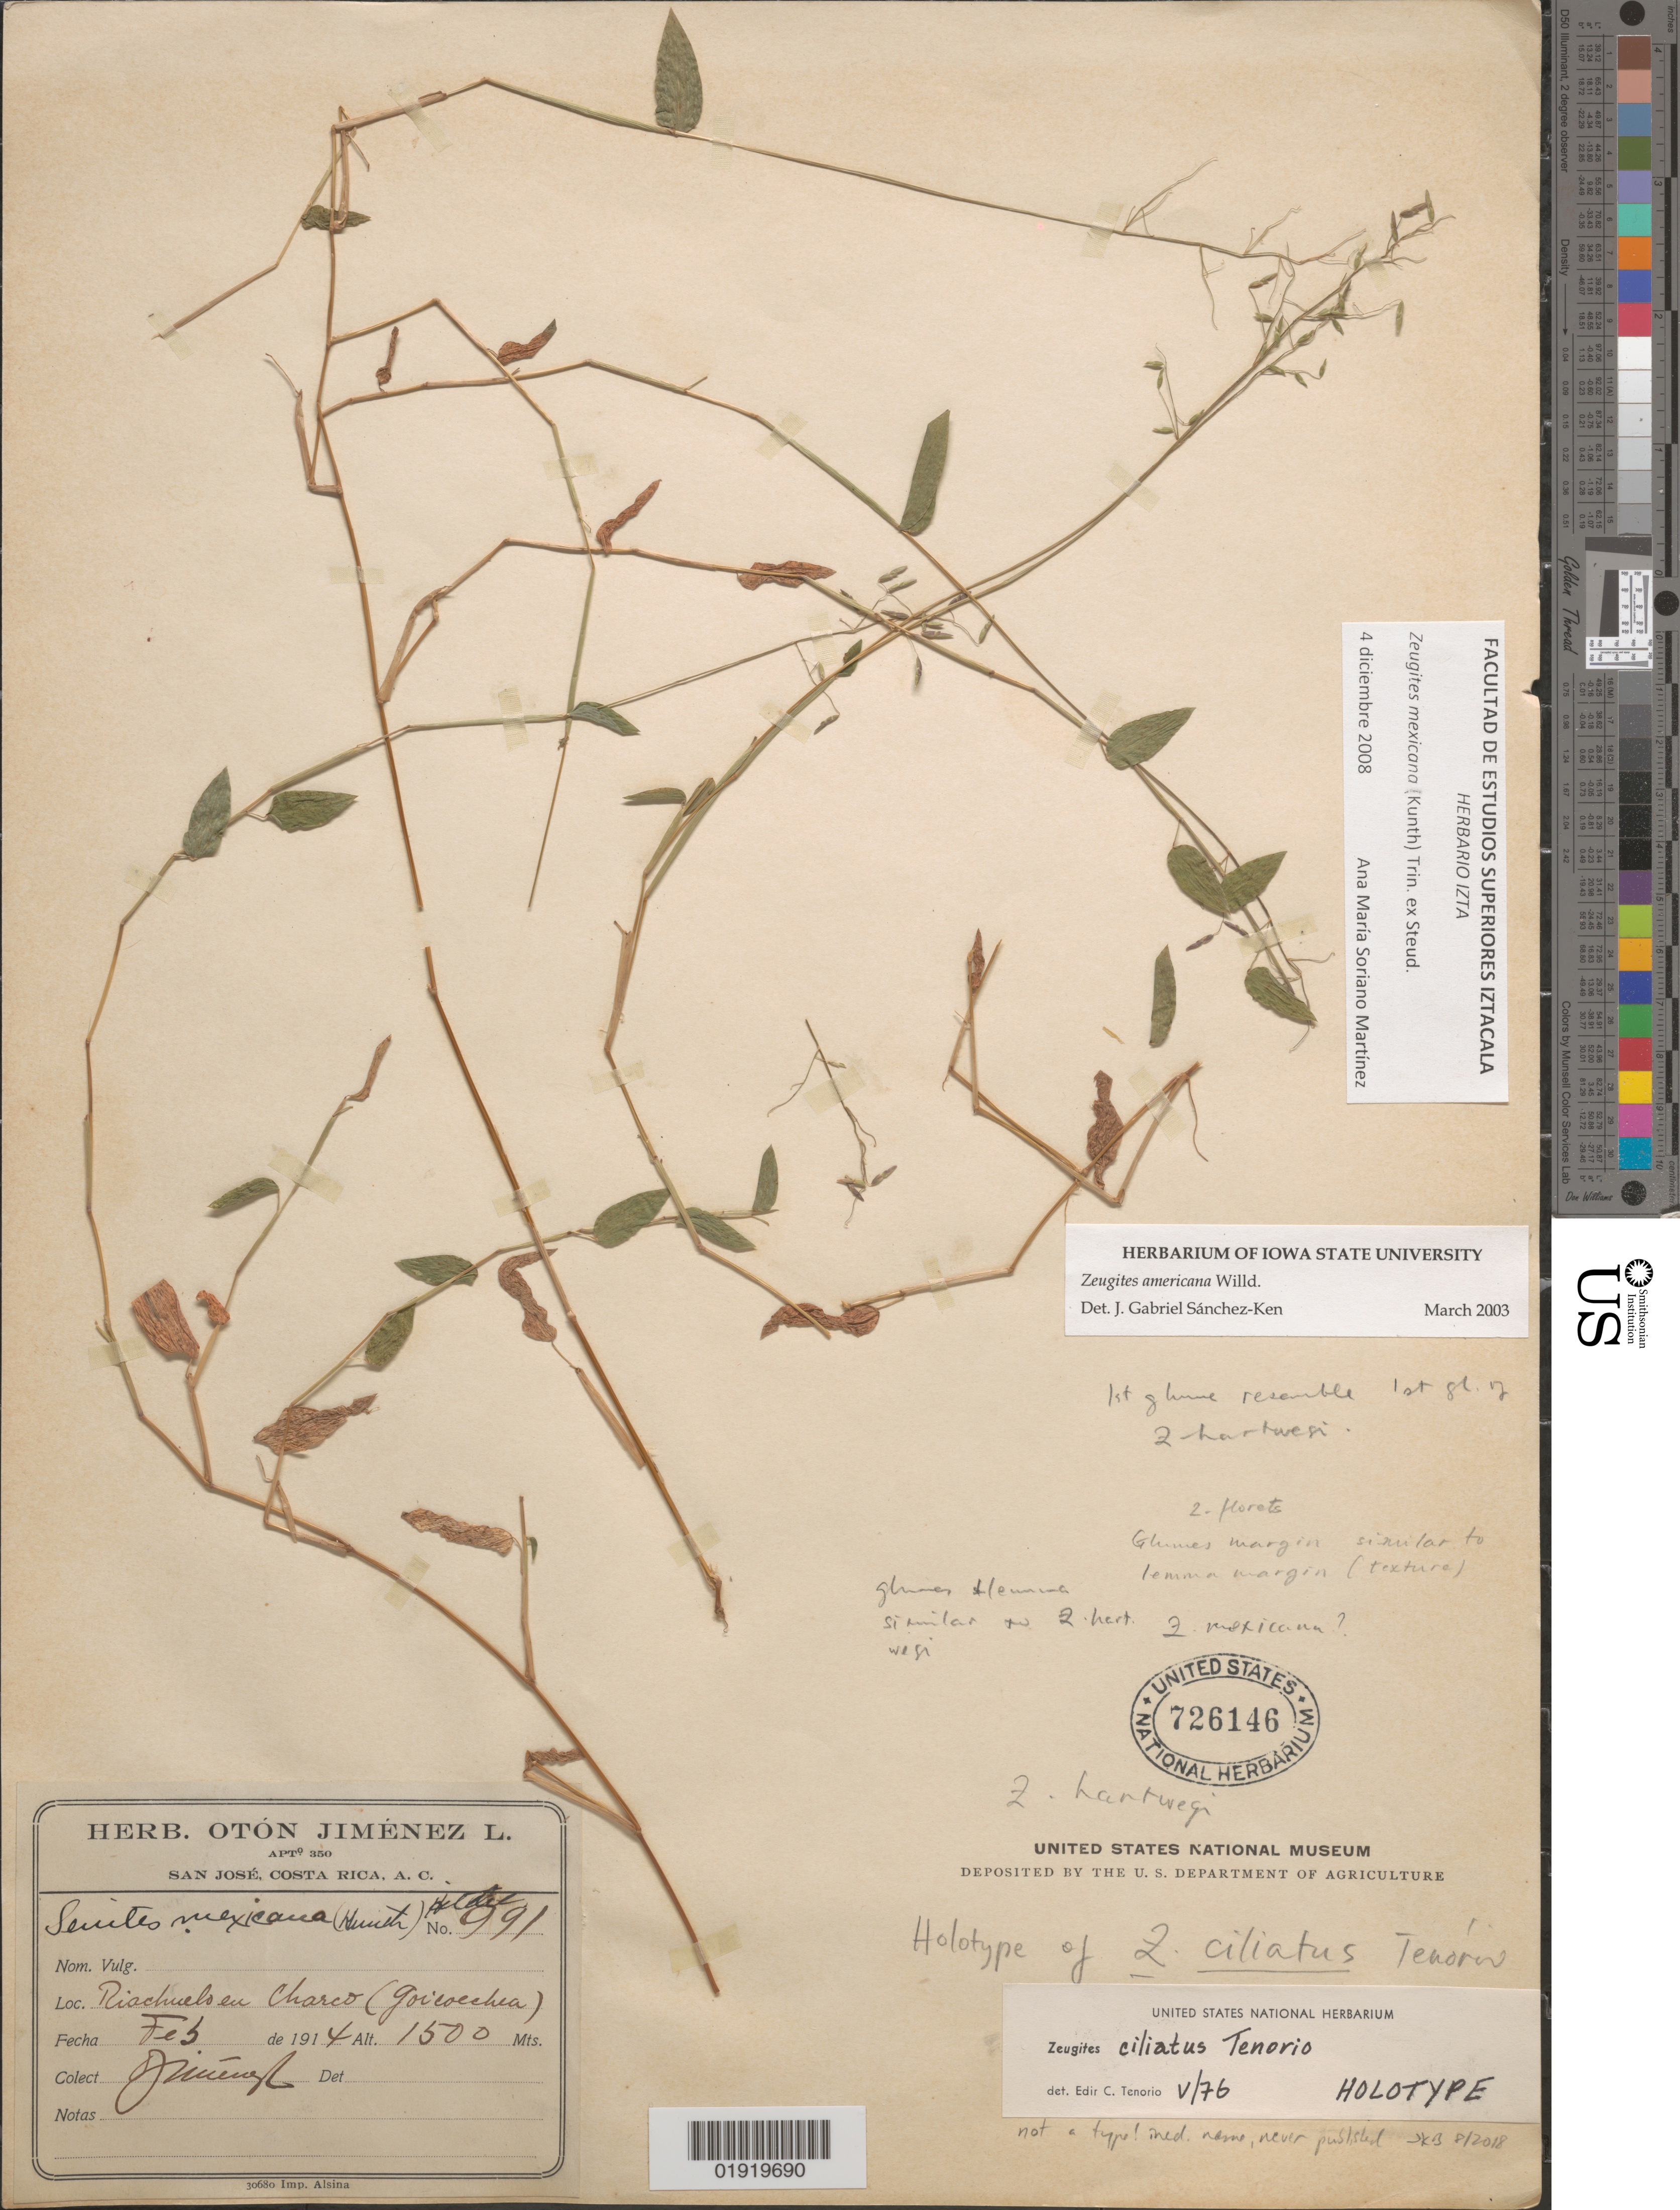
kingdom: Plantae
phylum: Tracheophyta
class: Liliopsida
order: Poales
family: Poaceae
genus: Zeugites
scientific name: Zeugites mexicanus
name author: (Kunth) Trin. ex Steud.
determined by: Soriano Martínez, A. M.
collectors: O. Jimenez L.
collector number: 991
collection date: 1914-02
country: Costa Rica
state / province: San José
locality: Riachuelo en Charco (Goicoechea)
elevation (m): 1500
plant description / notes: Annotated by E.C. Tenorio (1976) as holotype of Zeugites ciliatus Tenorio, apparently an ined. name never published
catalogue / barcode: US 726146